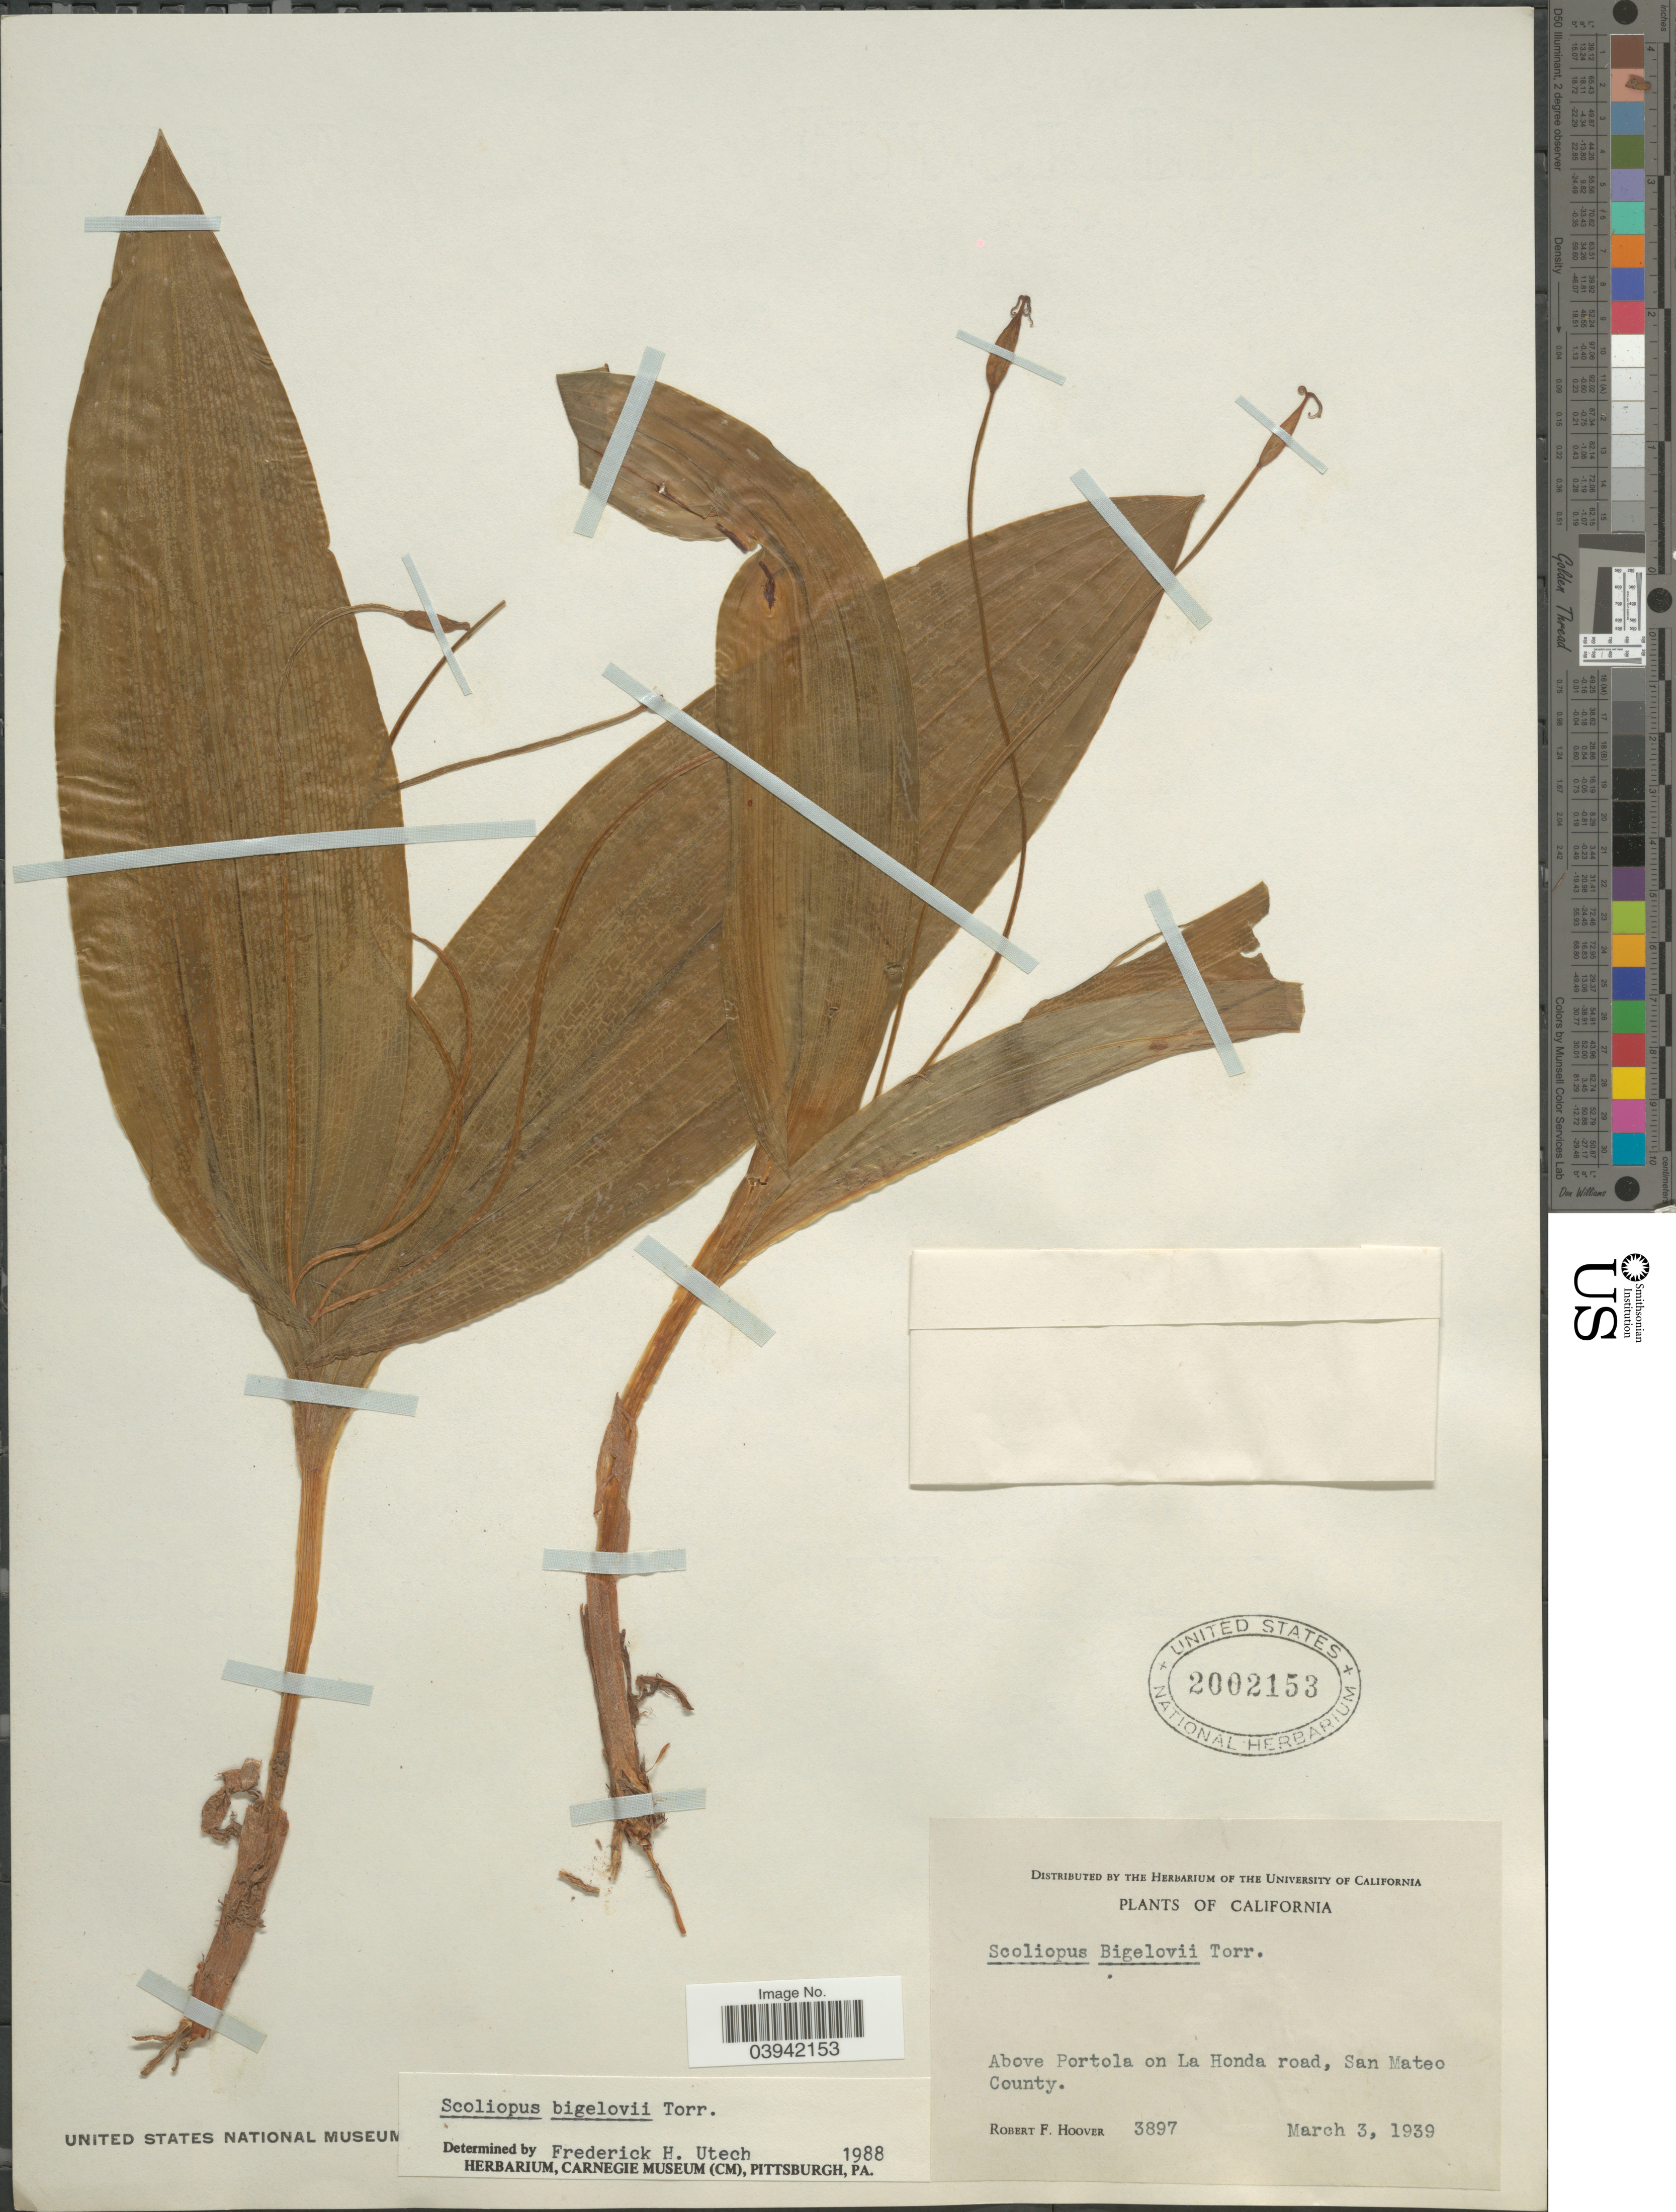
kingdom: Plantae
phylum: Tracheophyta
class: Liliopsida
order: Liliales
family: Liliaceae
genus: Scoliopus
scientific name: Scoliopus bigelovii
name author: Torr.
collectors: R. F. Hoover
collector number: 3897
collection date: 1939-03-03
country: United States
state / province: California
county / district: San Mateo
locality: Above Portola on La Honda road, San Mateo County.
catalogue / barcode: US 2002153